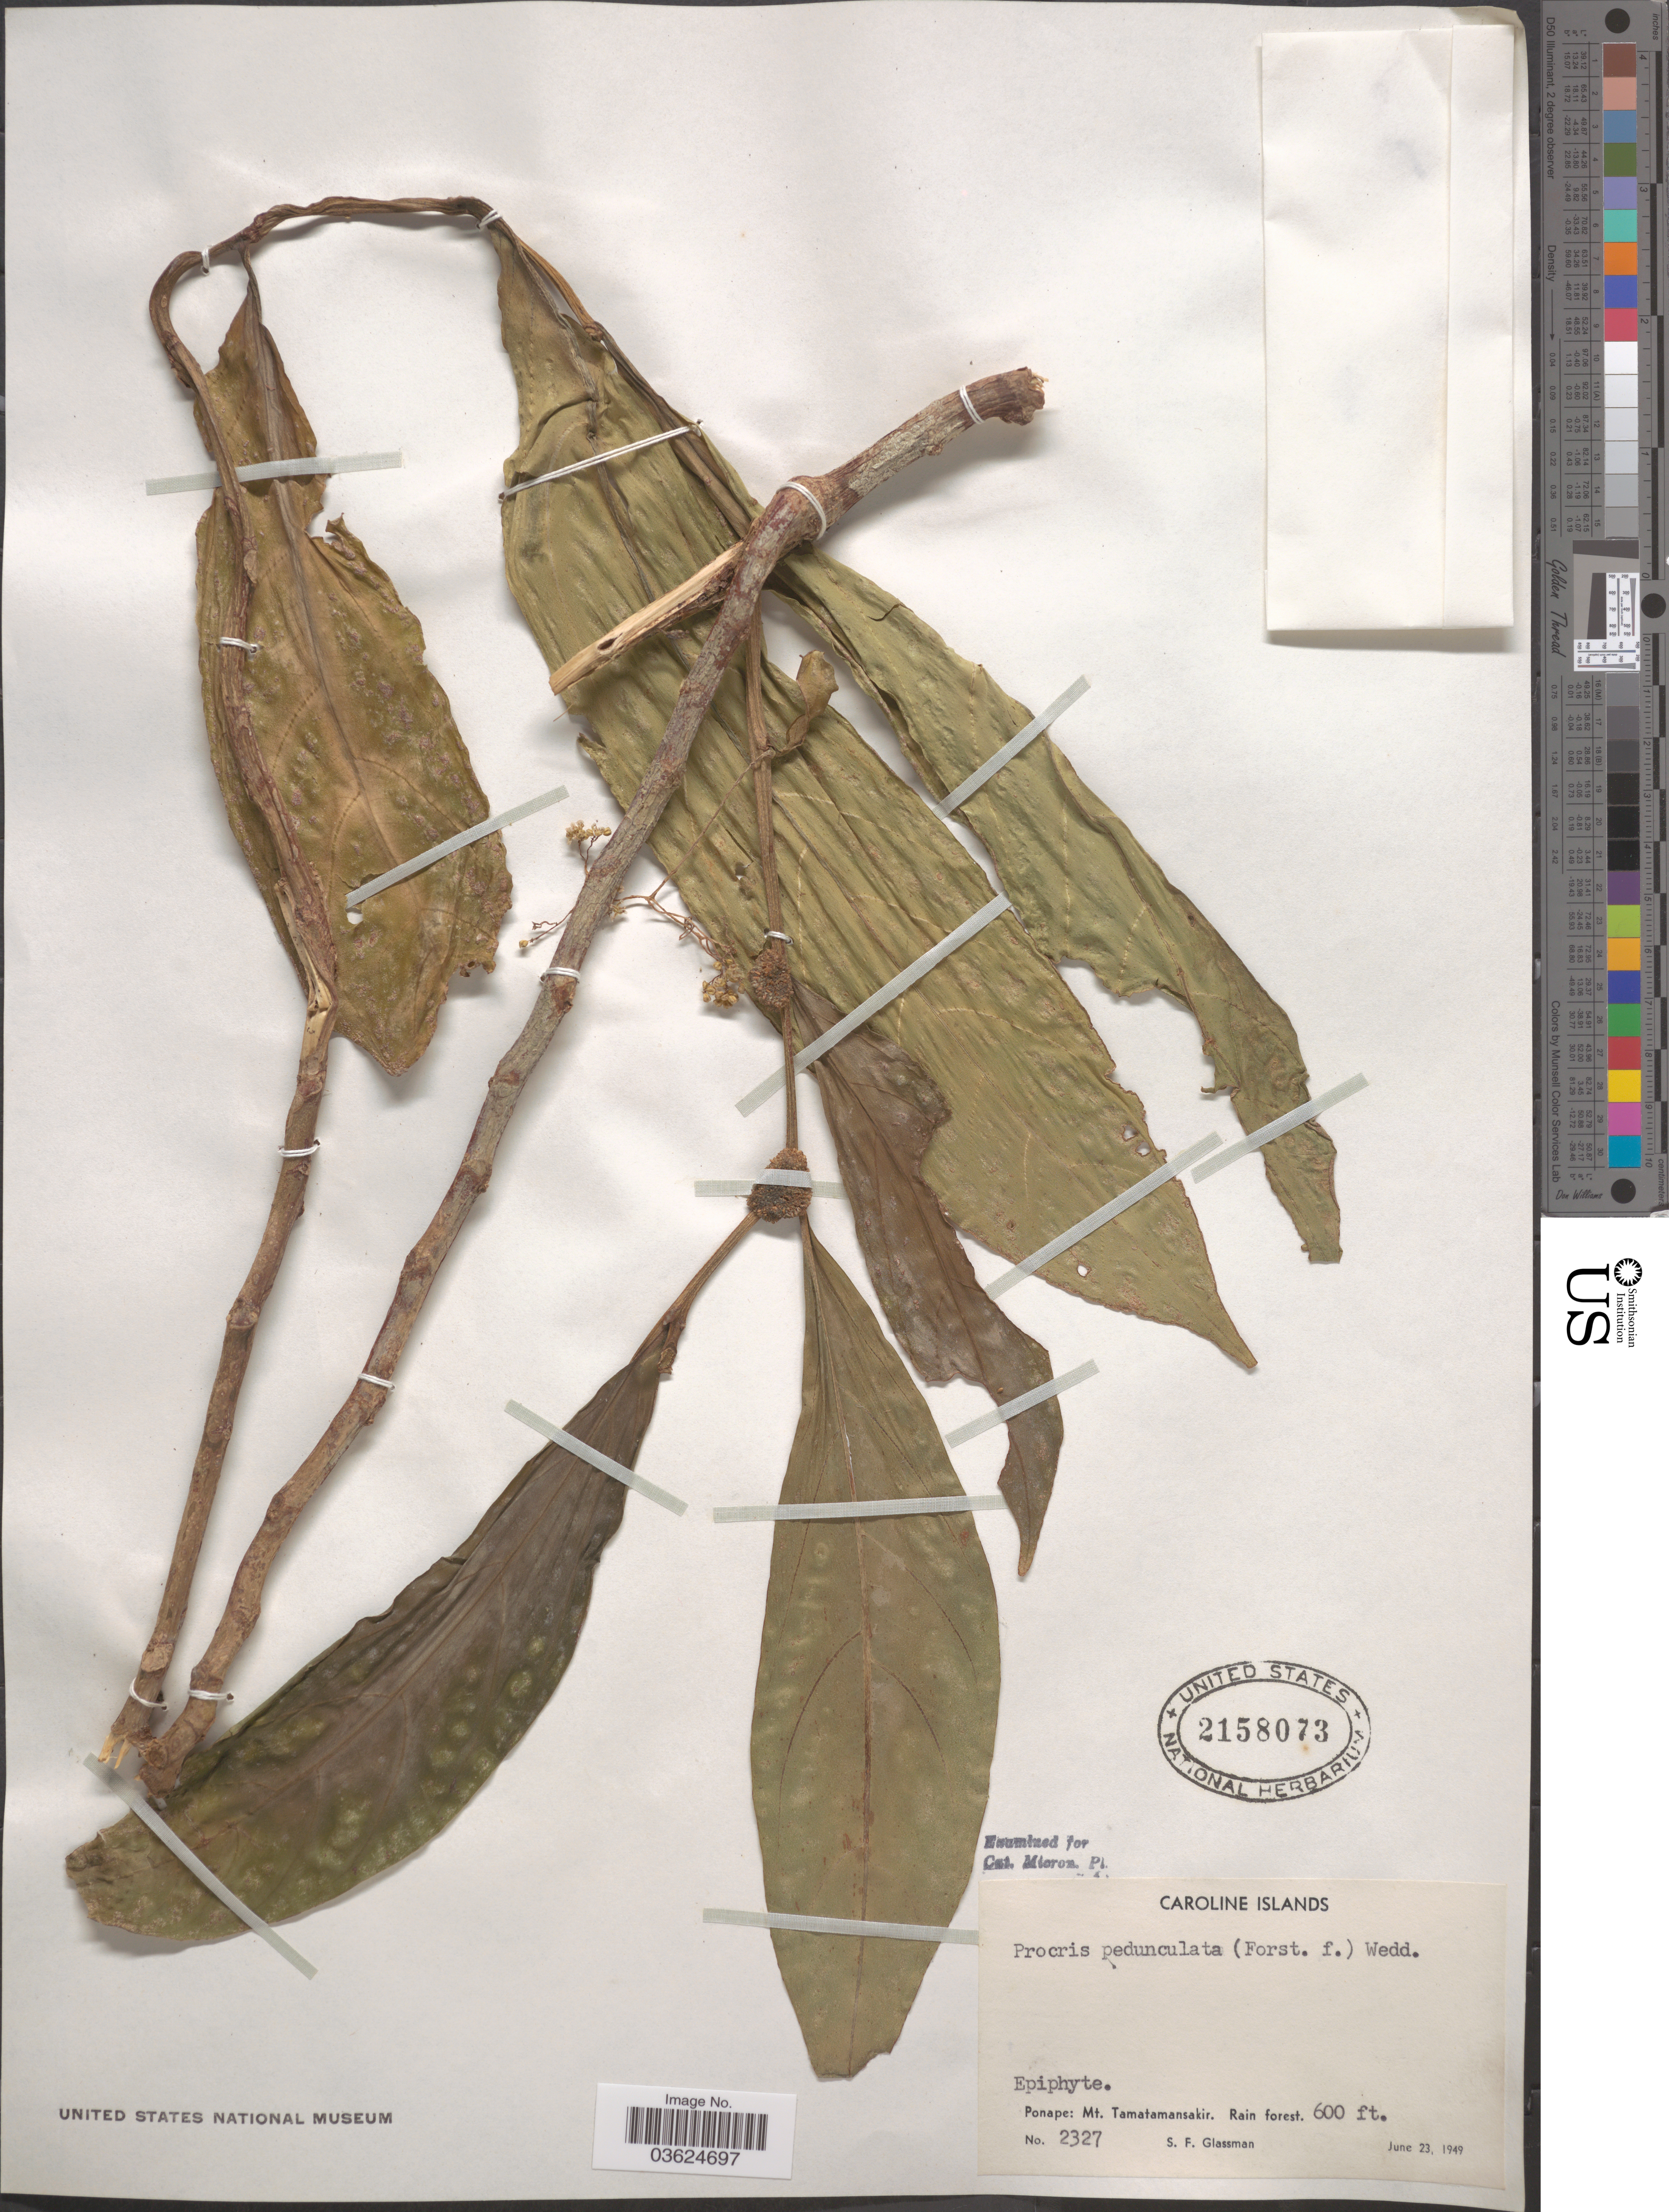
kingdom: Plantae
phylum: Tracheophyta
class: Magnoliopsida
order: Rosales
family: Urticaceae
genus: Procris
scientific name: Procris pedunculata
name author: (J.R. Forst. & G. Forst.) Wedd.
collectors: S. F. Glassman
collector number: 2327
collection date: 1949-06-23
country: Micronesia, Federated States of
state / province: Pohnpei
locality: Caroline Islands. Ponape: Mt. Tamatamansakir.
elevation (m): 183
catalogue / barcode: US 2158073